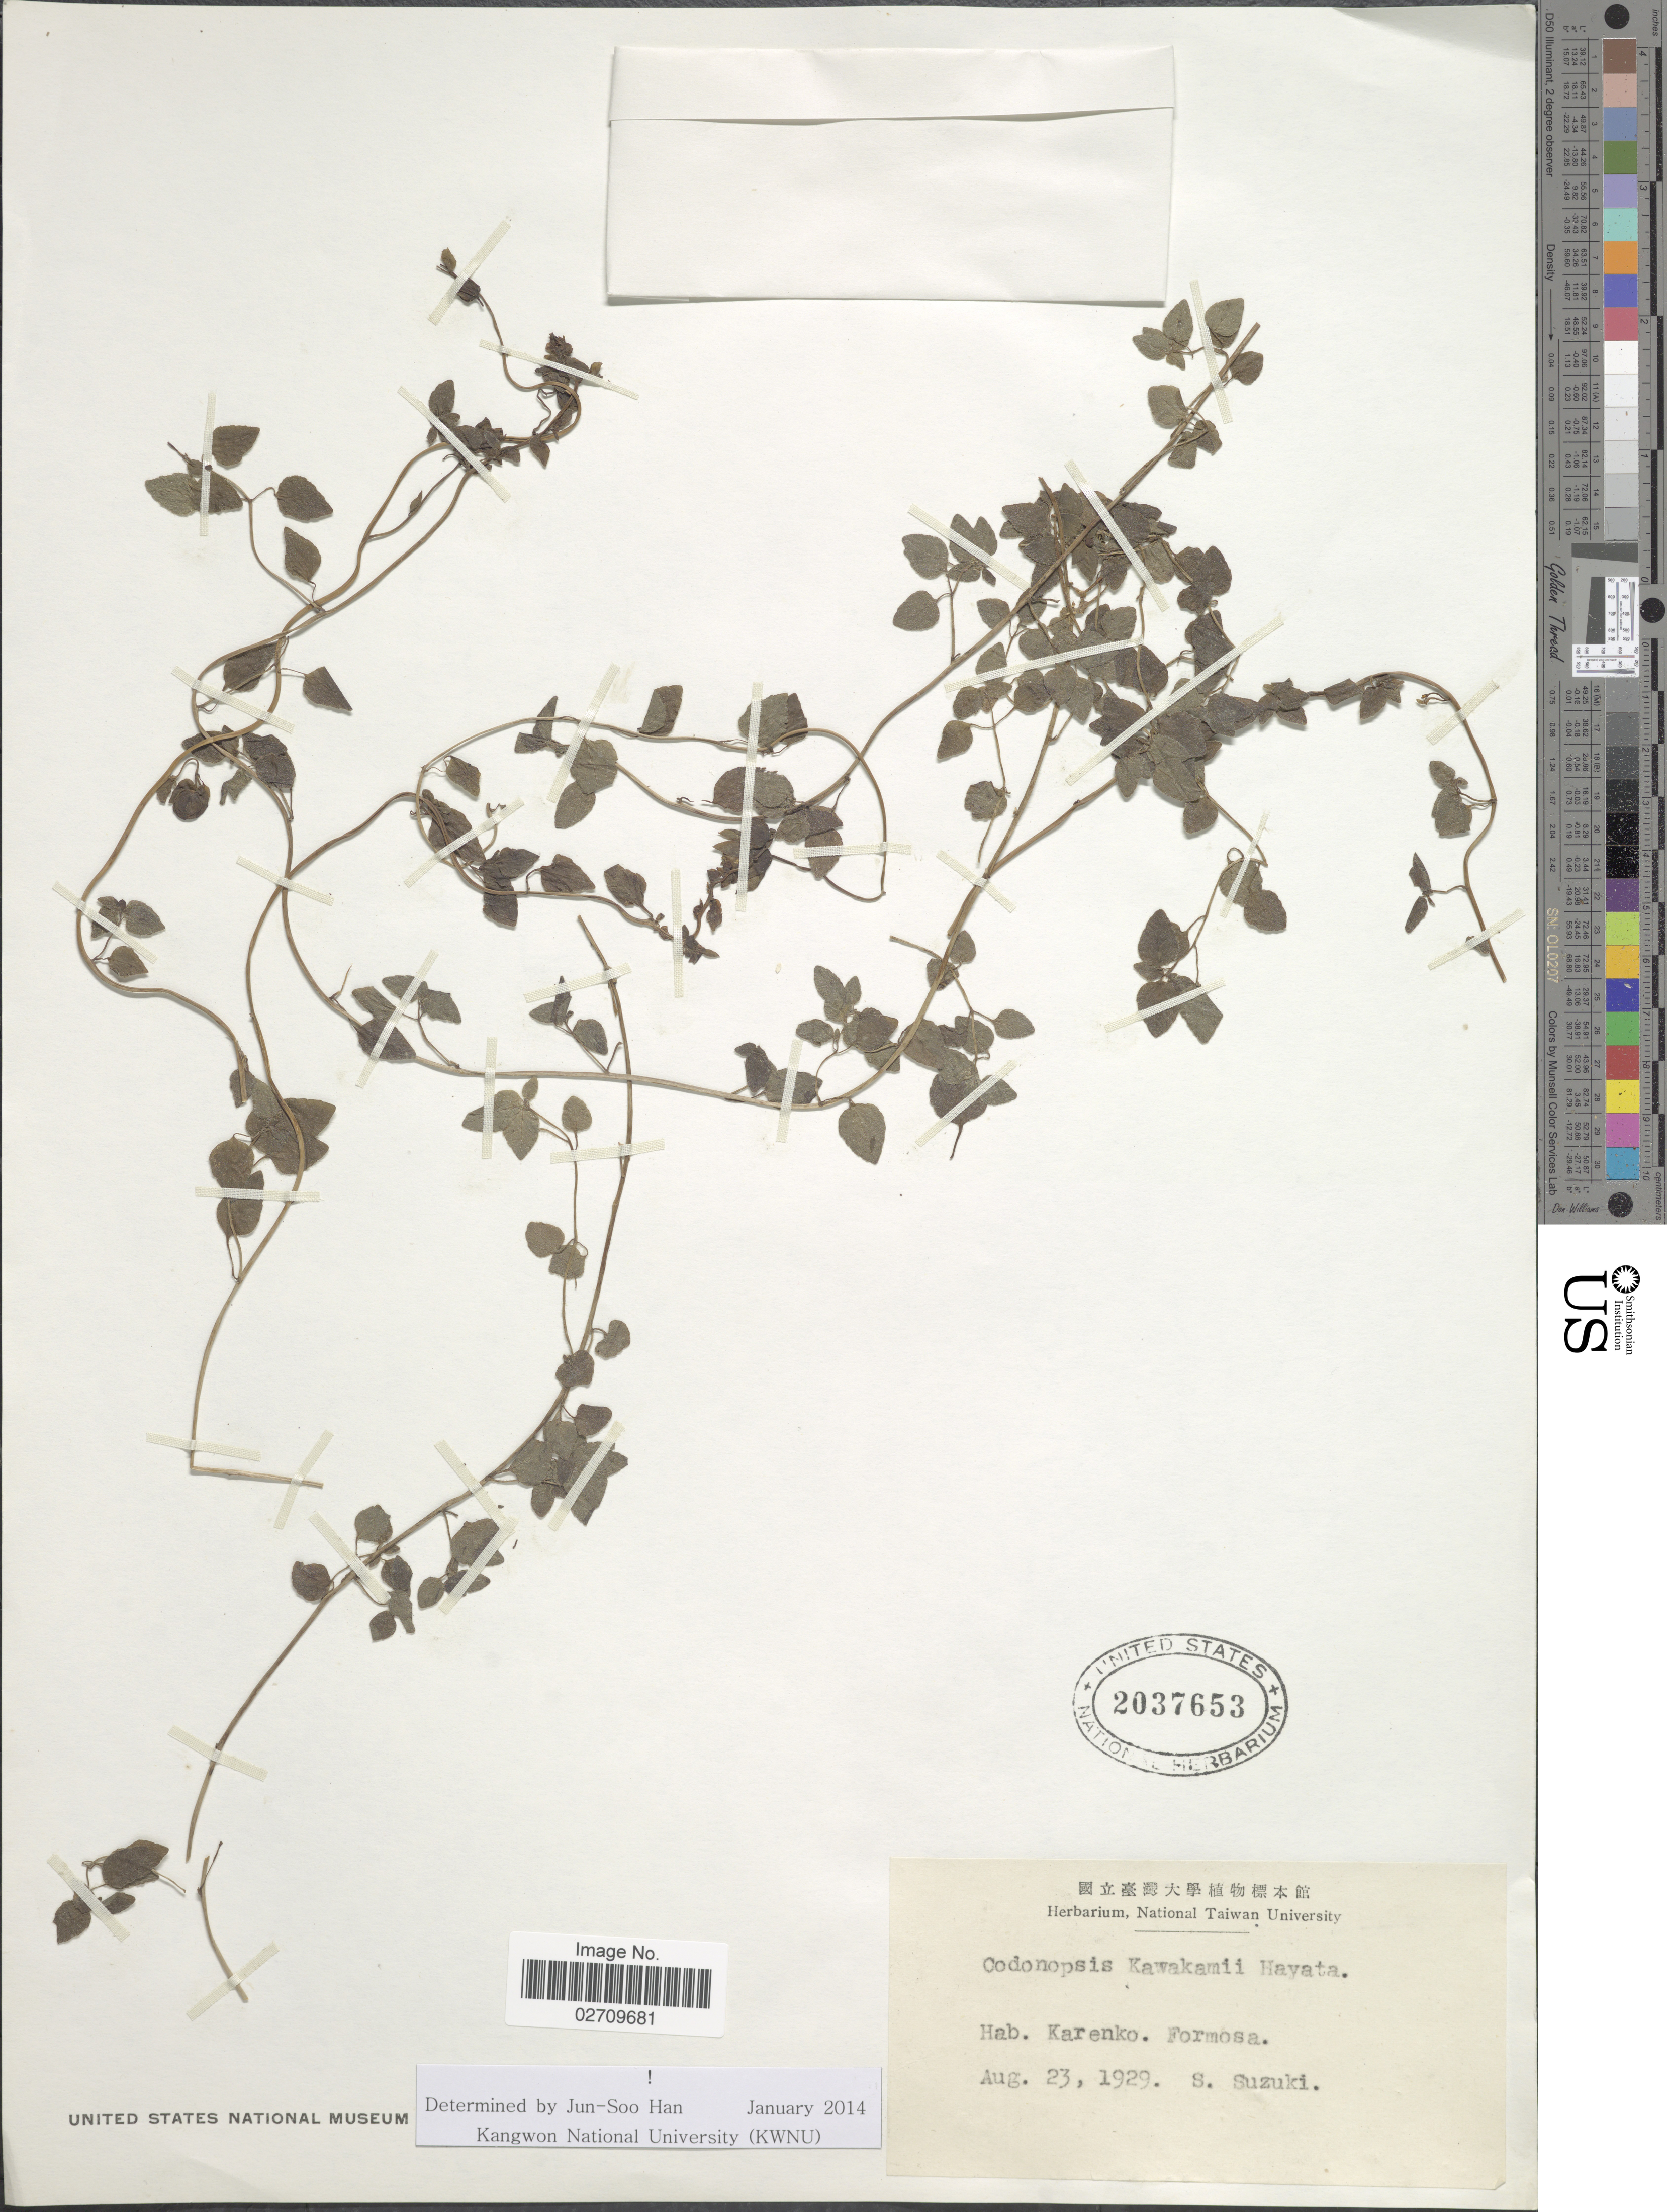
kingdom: Plantae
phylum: Tracheophyta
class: Magnoliopsida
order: Asterales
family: Campanulaceae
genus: Codonopsis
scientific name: Codonopsis kawakamii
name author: Hayata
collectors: S. Suzuki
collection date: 1929-08-23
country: Taiwan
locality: Karenko, Formosa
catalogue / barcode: US 2037653